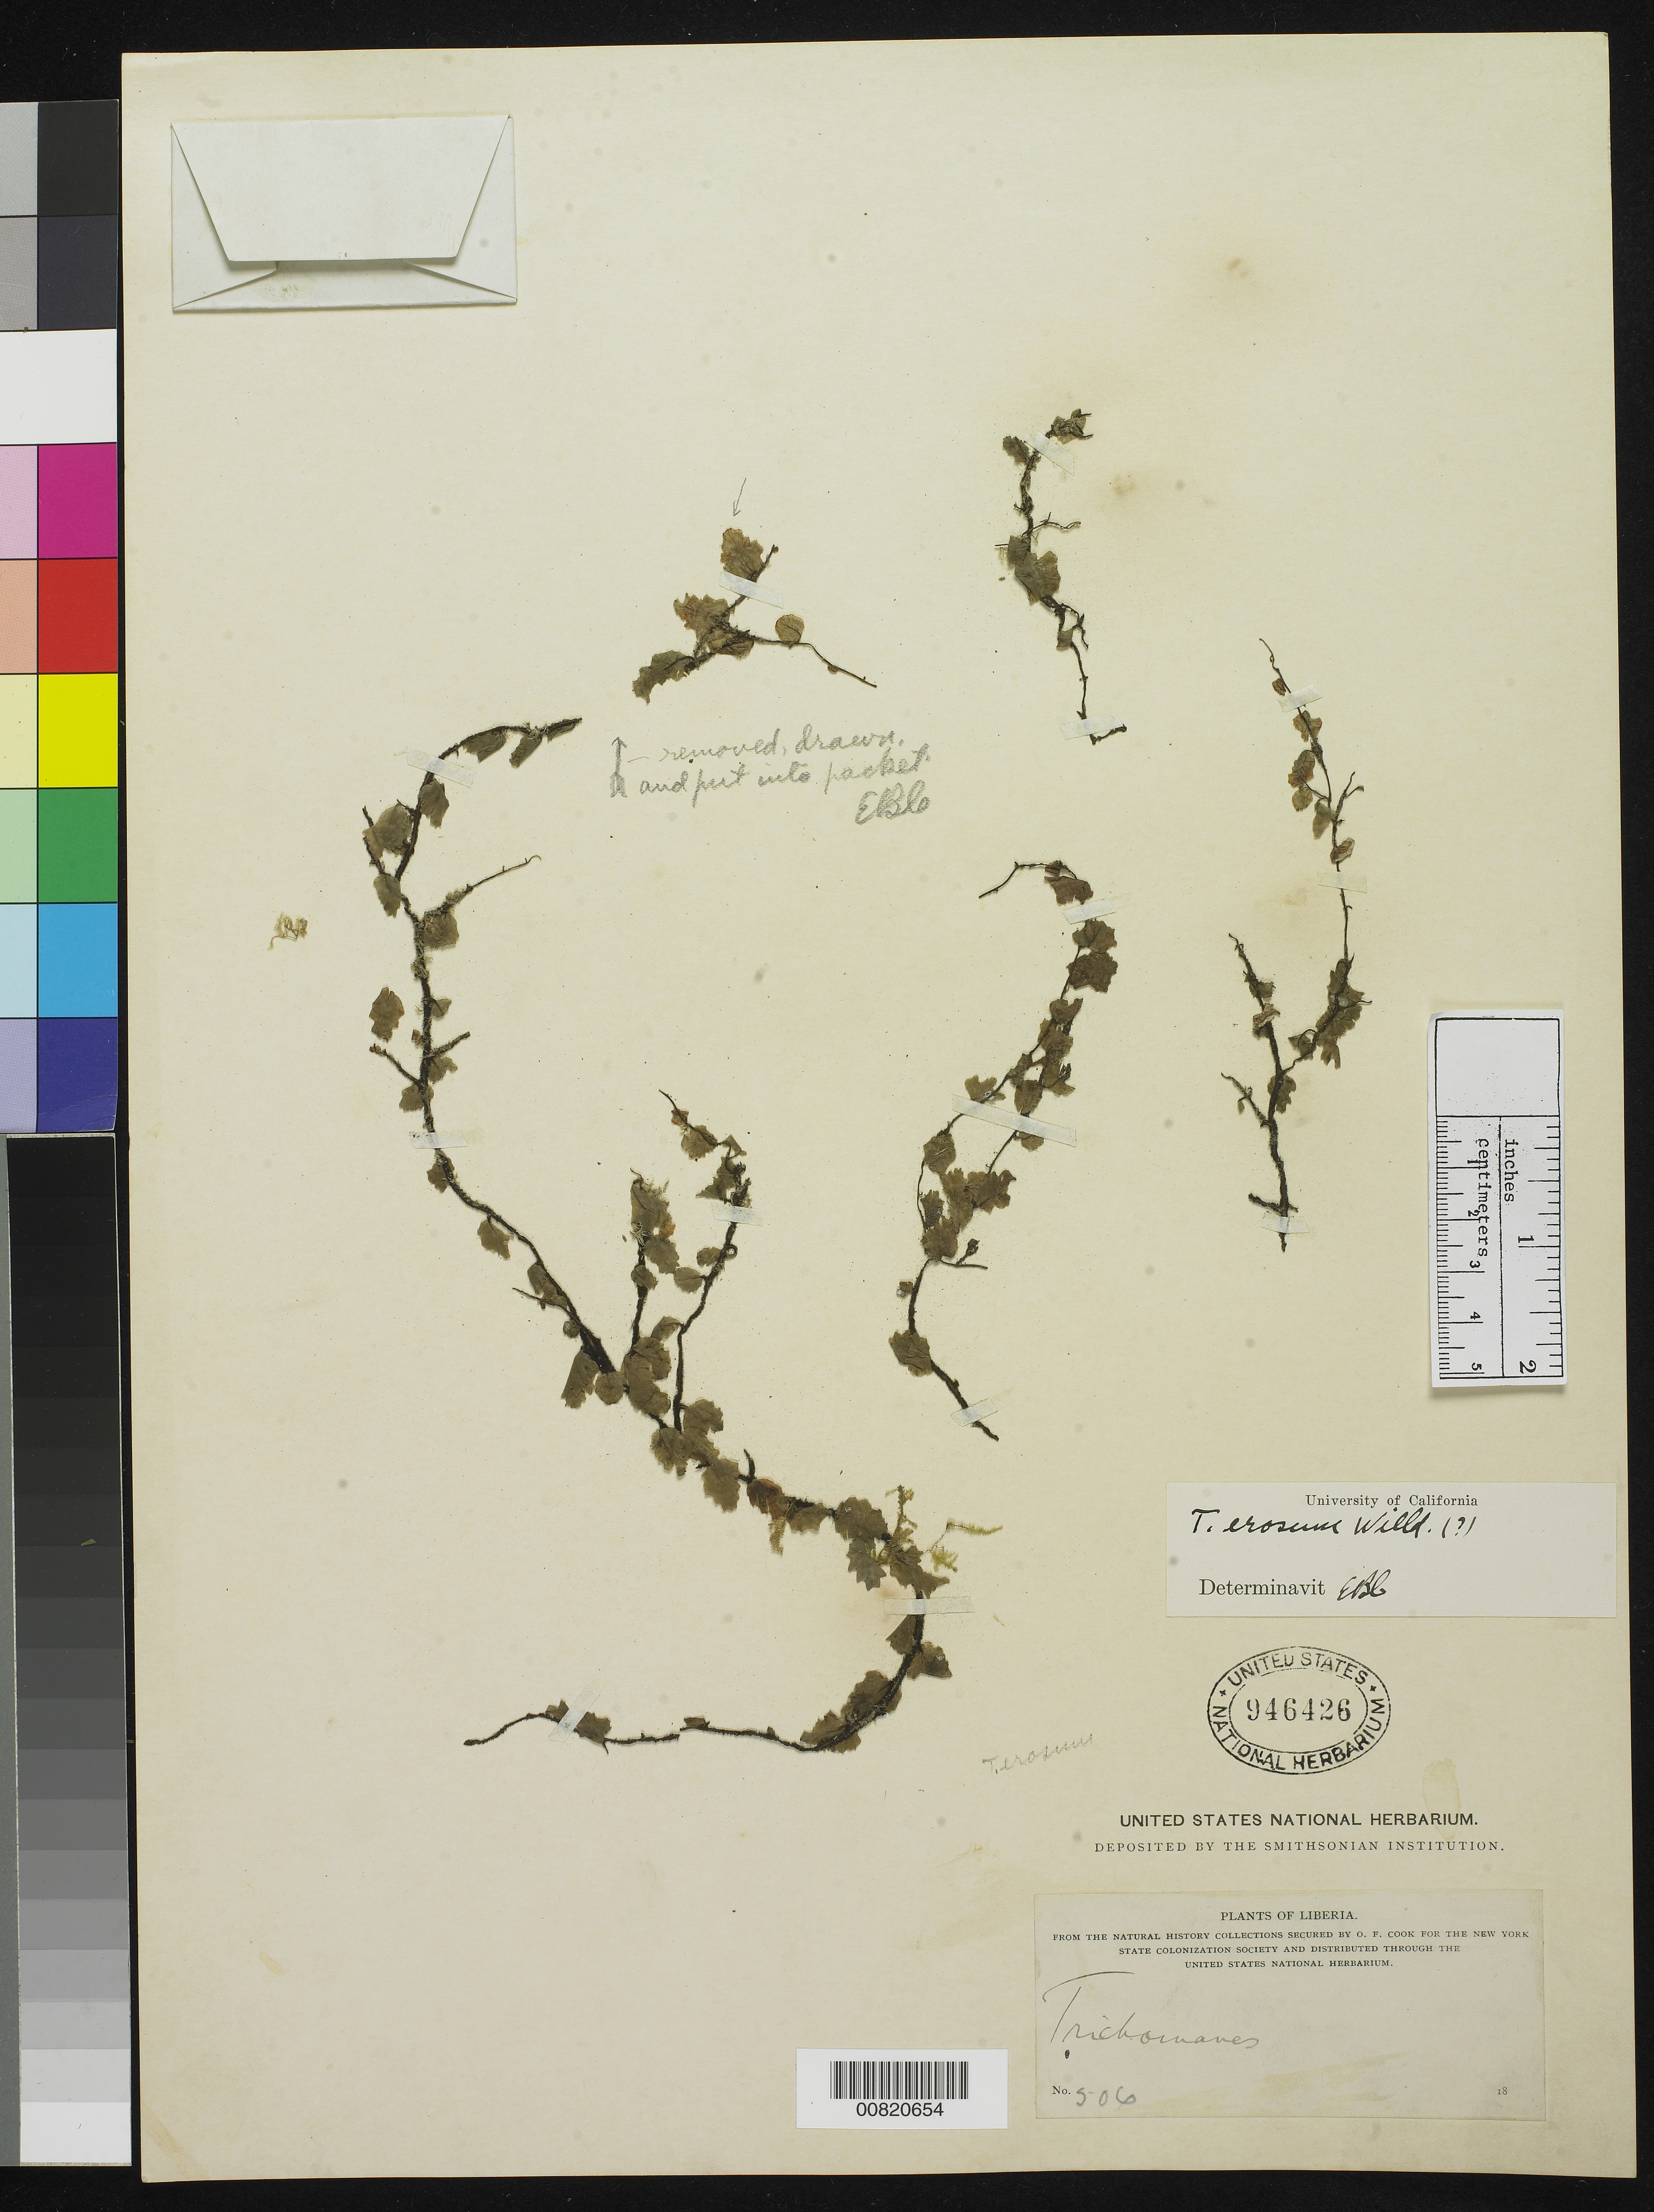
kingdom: Plantae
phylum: Tracheophyta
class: Polypodiopsida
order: Hymenophyllales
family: Hymenophyllaceae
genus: Didymoglossum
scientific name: Didymoglossum erosum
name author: (Willd.) J.P. Roux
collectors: O. F. Cook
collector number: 506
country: Liberia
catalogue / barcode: US 946426